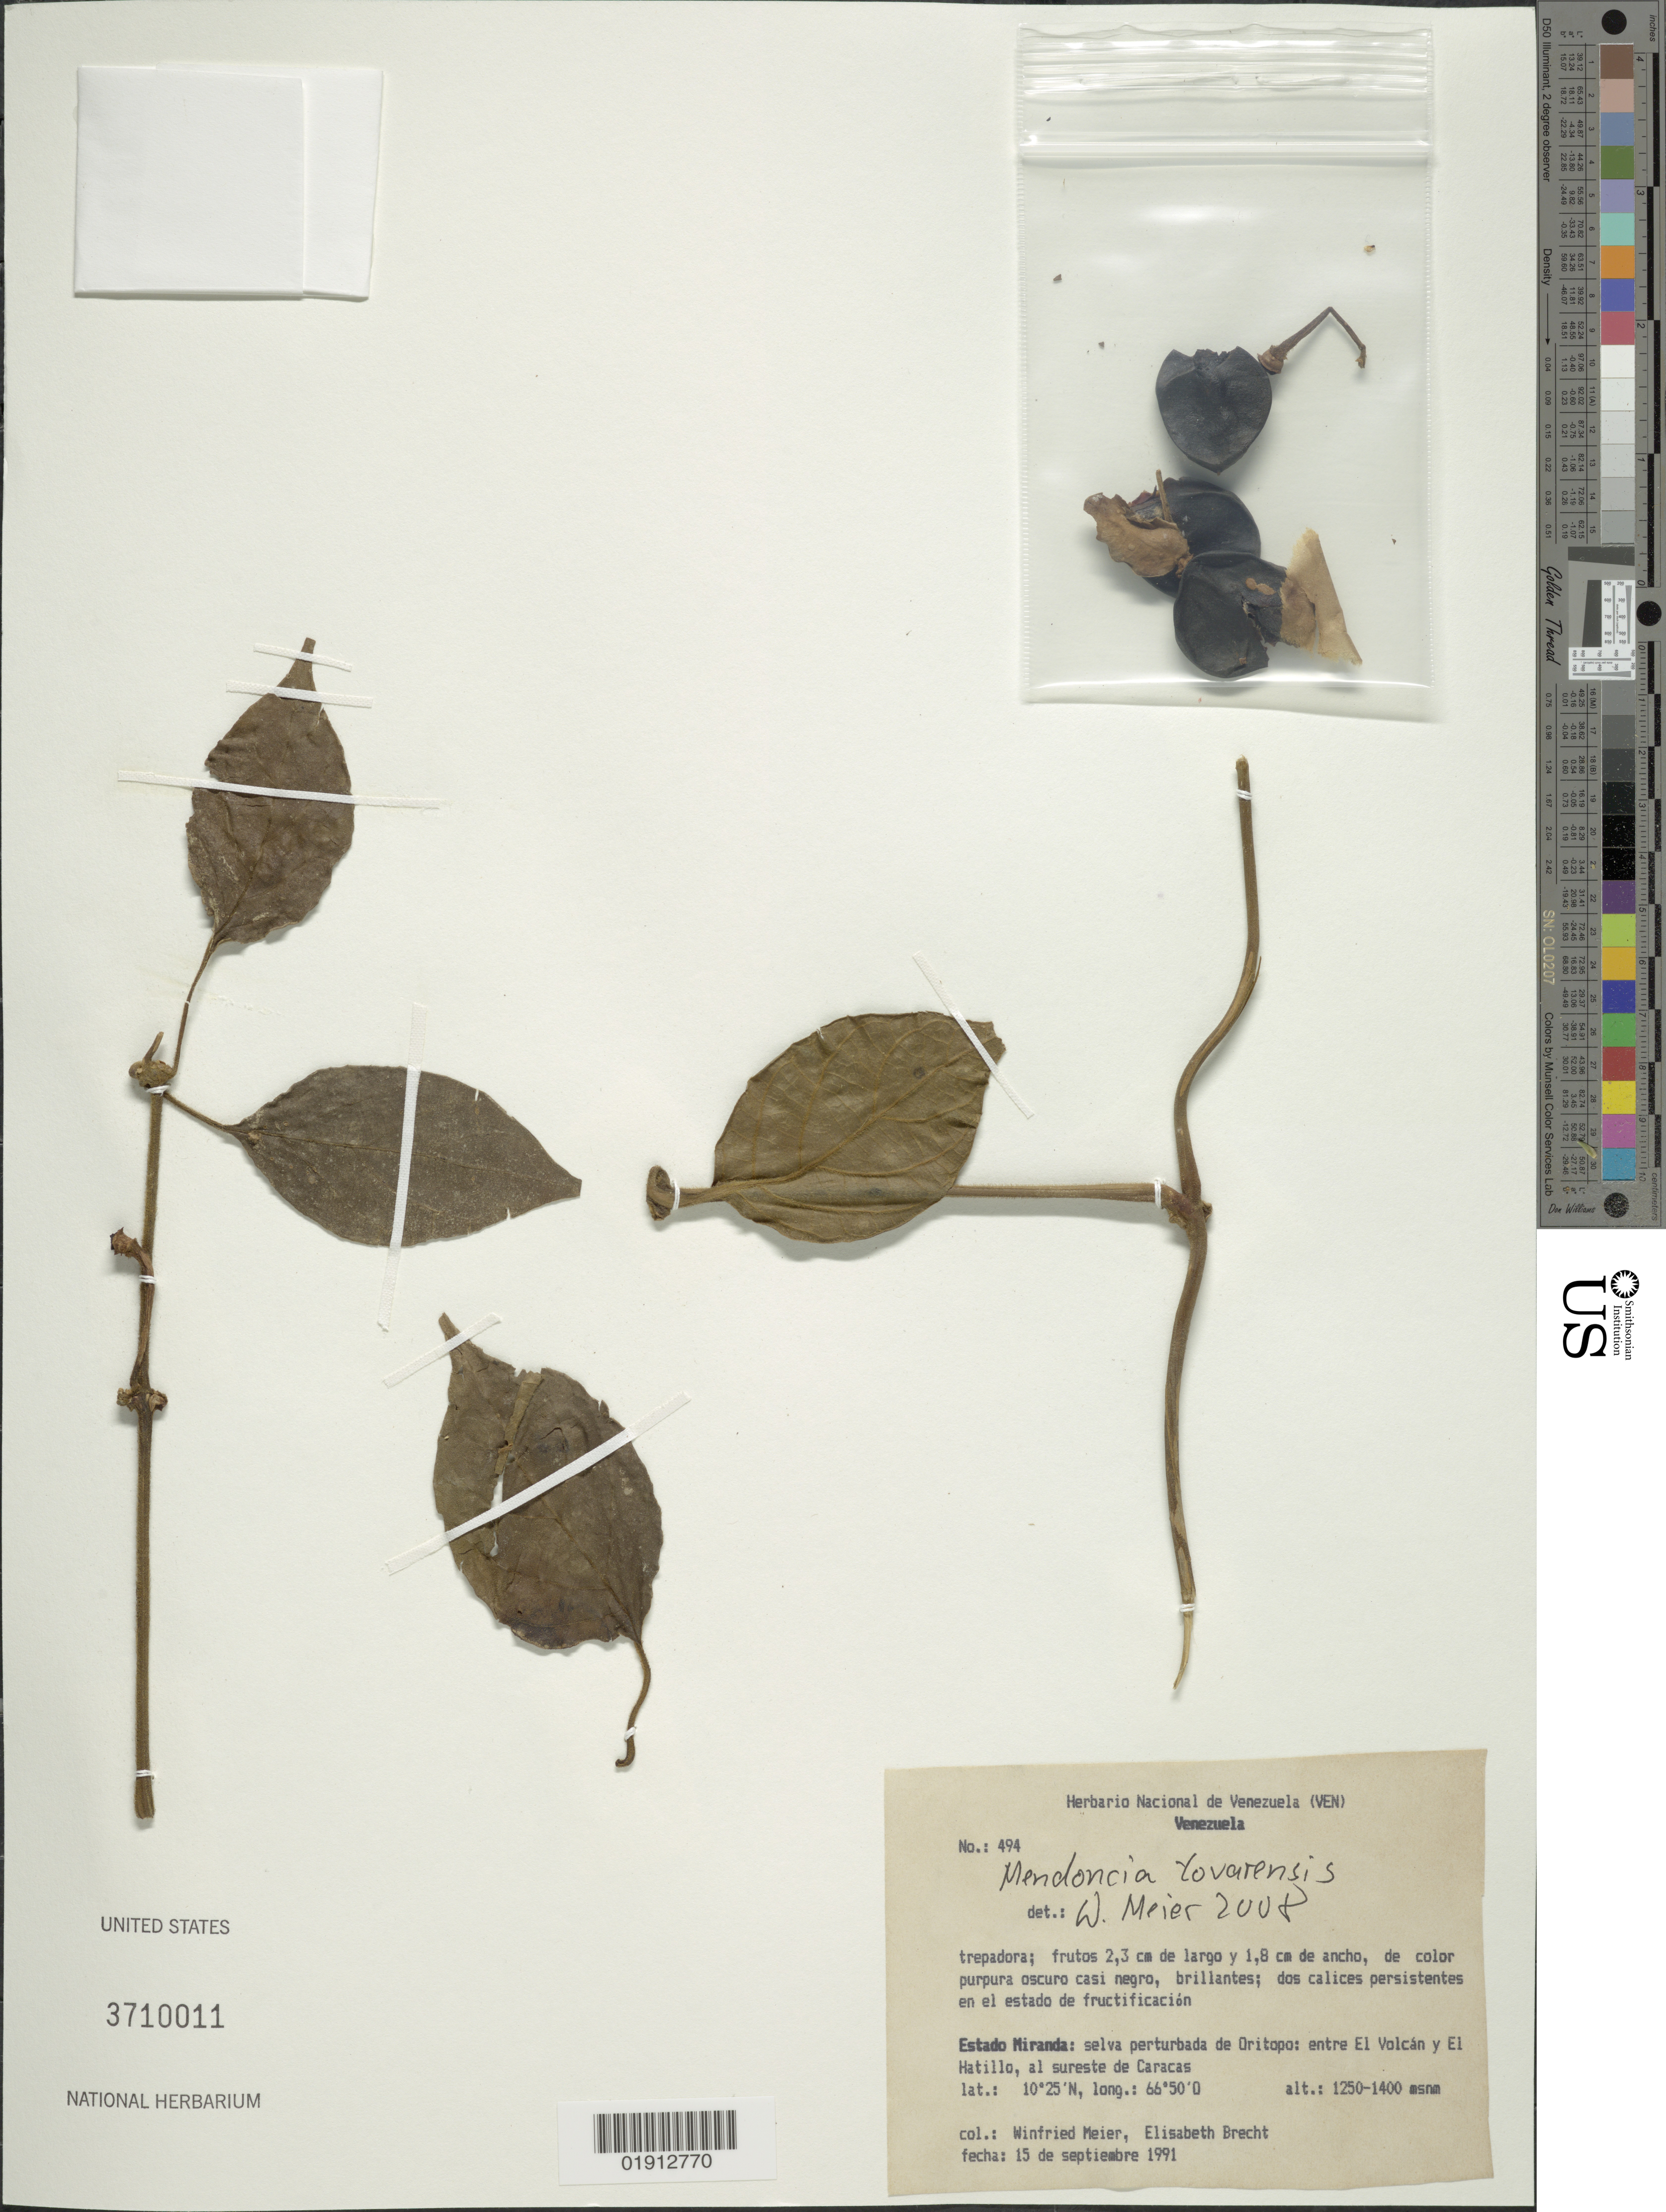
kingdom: Plantae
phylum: Tracheophyta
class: Magnoliopsida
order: Lamiales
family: Acanthaceae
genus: Mendoncia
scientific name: Mendoncia tovarensis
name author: (Klotzsch & H. Karst. ex Nees) Leonard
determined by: Meier, Winfried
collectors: W. Meier & E. Brecht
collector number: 494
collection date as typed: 15 de septiembre 1991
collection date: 1991-09-15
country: Venezuela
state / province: Miranda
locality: Selva perturbada de Oritopo: entre El Volcan y El Hatillo, al sureste de Caracas.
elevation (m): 1250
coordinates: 10 25 N, 66 50 O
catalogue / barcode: US 3710011